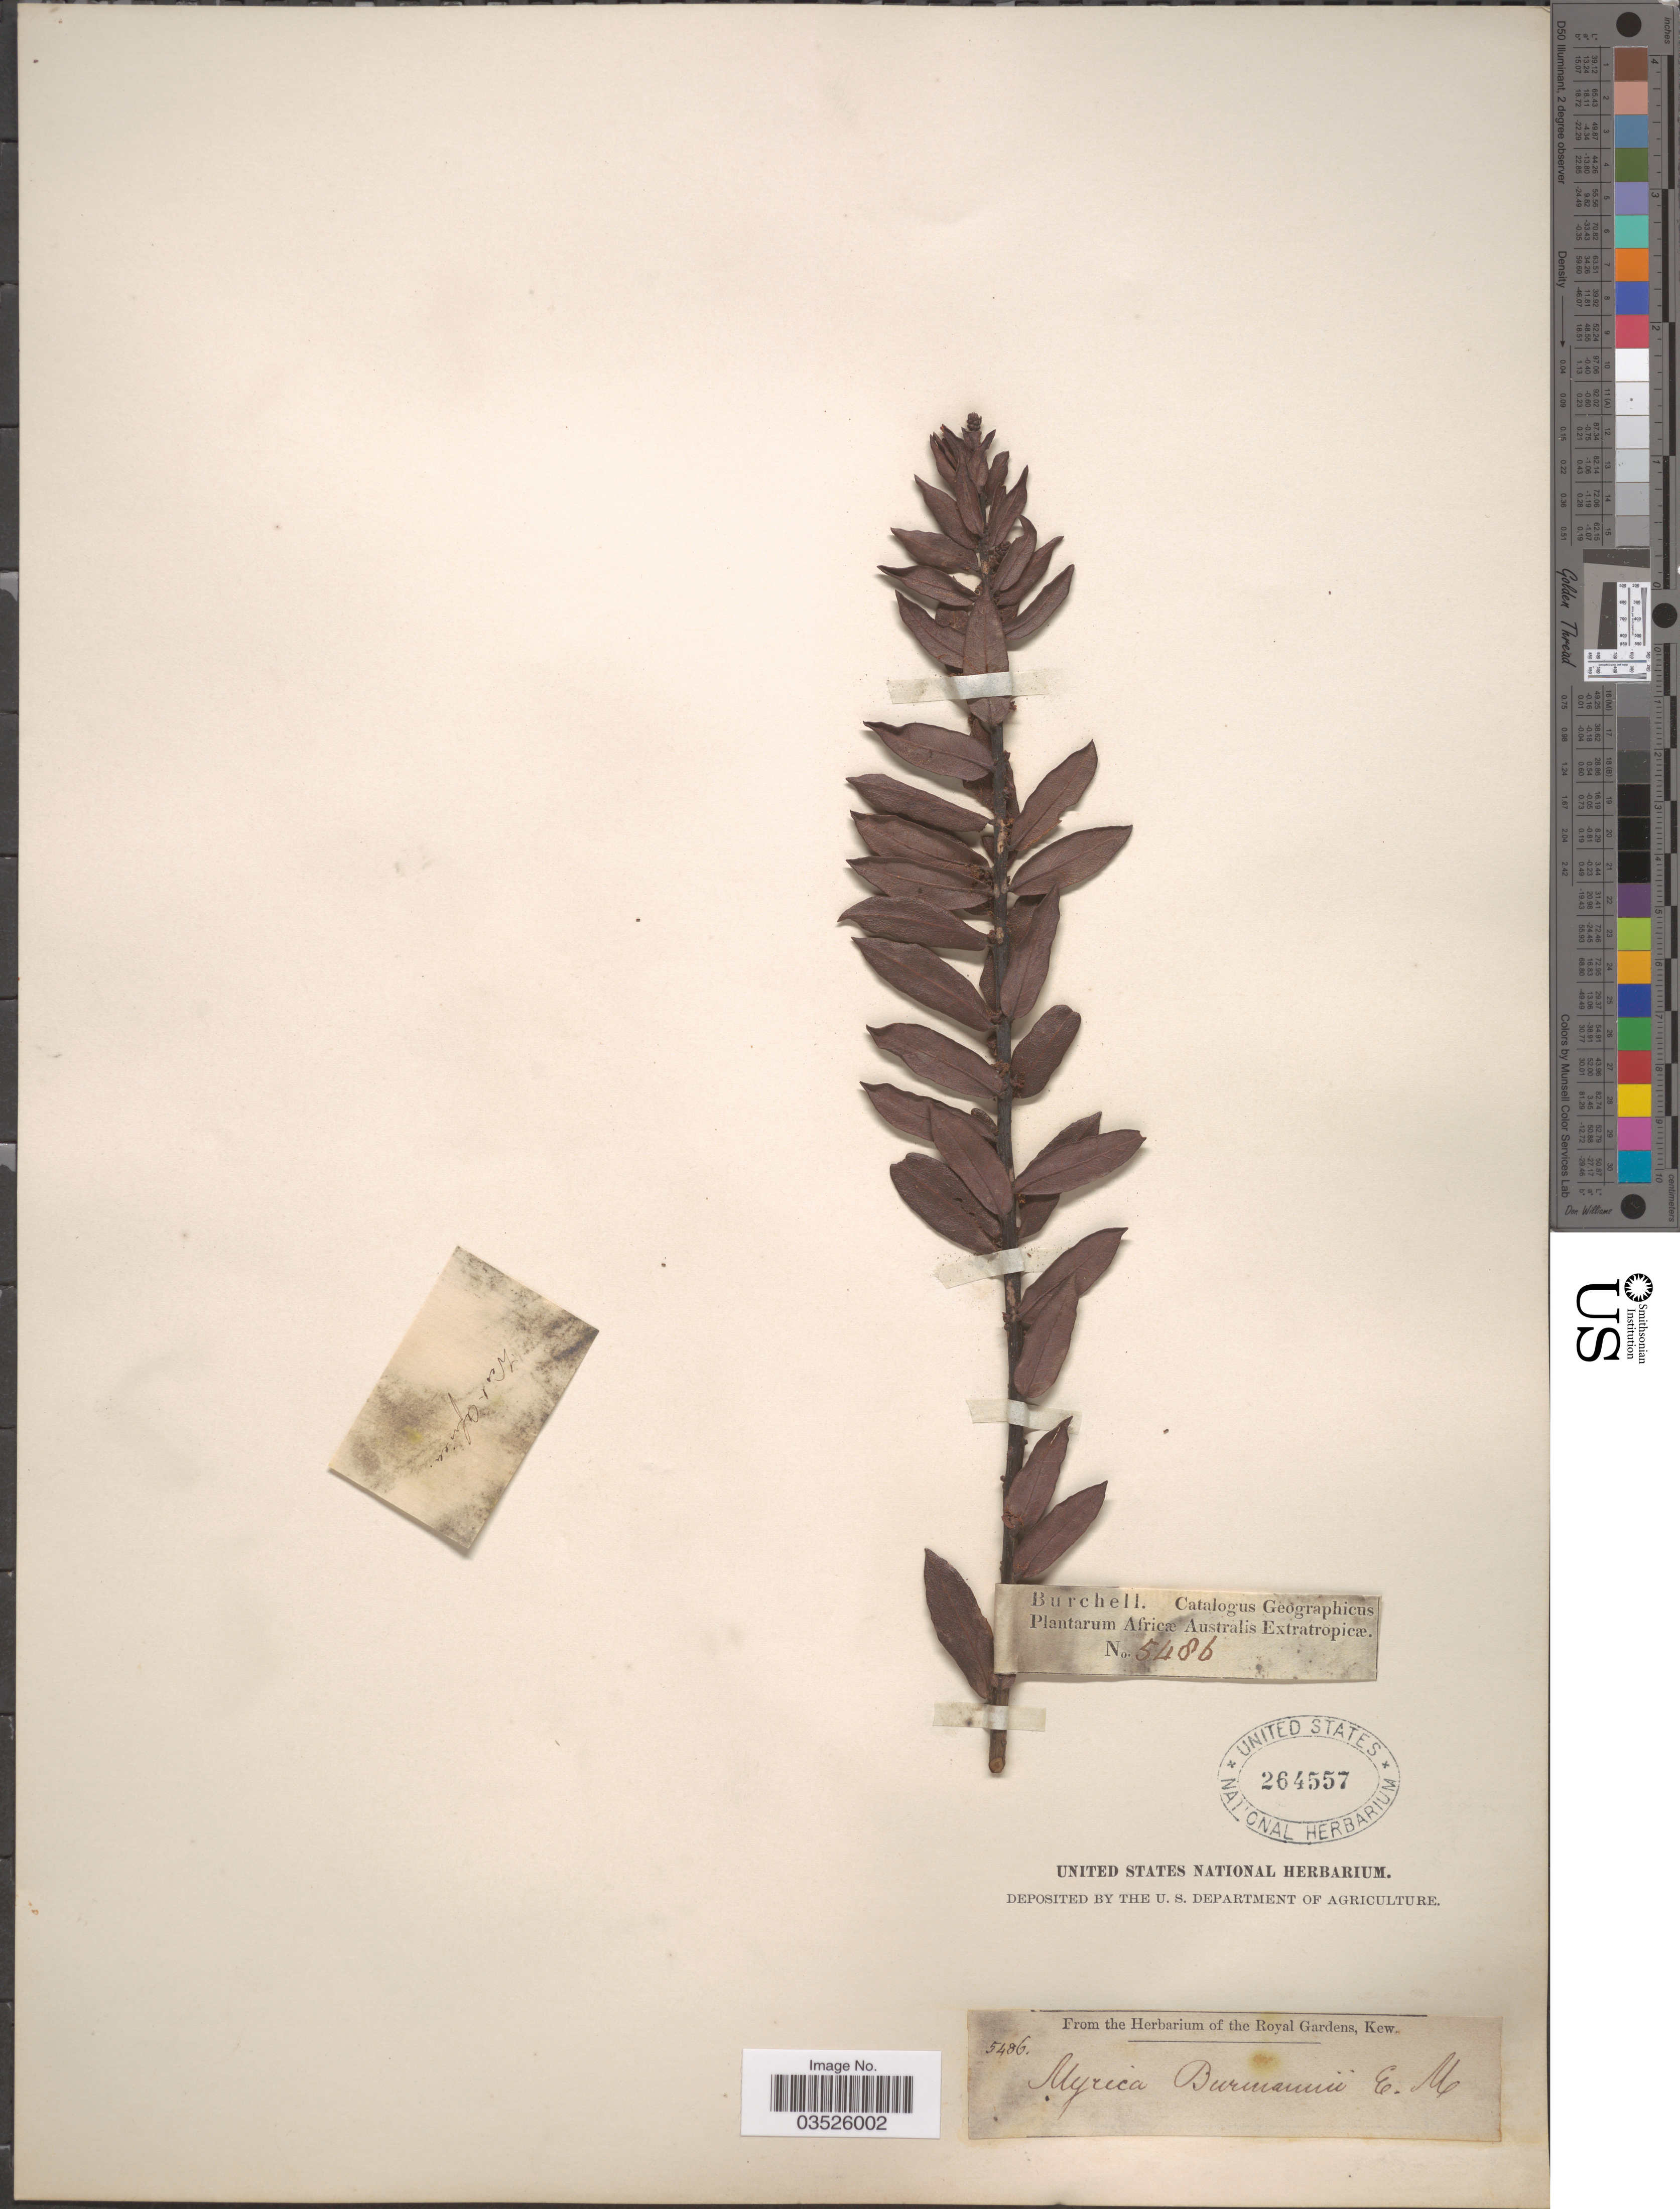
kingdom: Plantae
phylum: Tracheophyta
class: Magnoliopsida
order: Fagales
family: Myricaceae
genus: Morella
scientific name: Morella humilis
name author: (Cham. & Schltdl.) Killick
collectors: -. Burchell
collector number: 5486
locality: West Africa. Africæ Australis Extratropicæ.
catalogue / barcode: US 264557